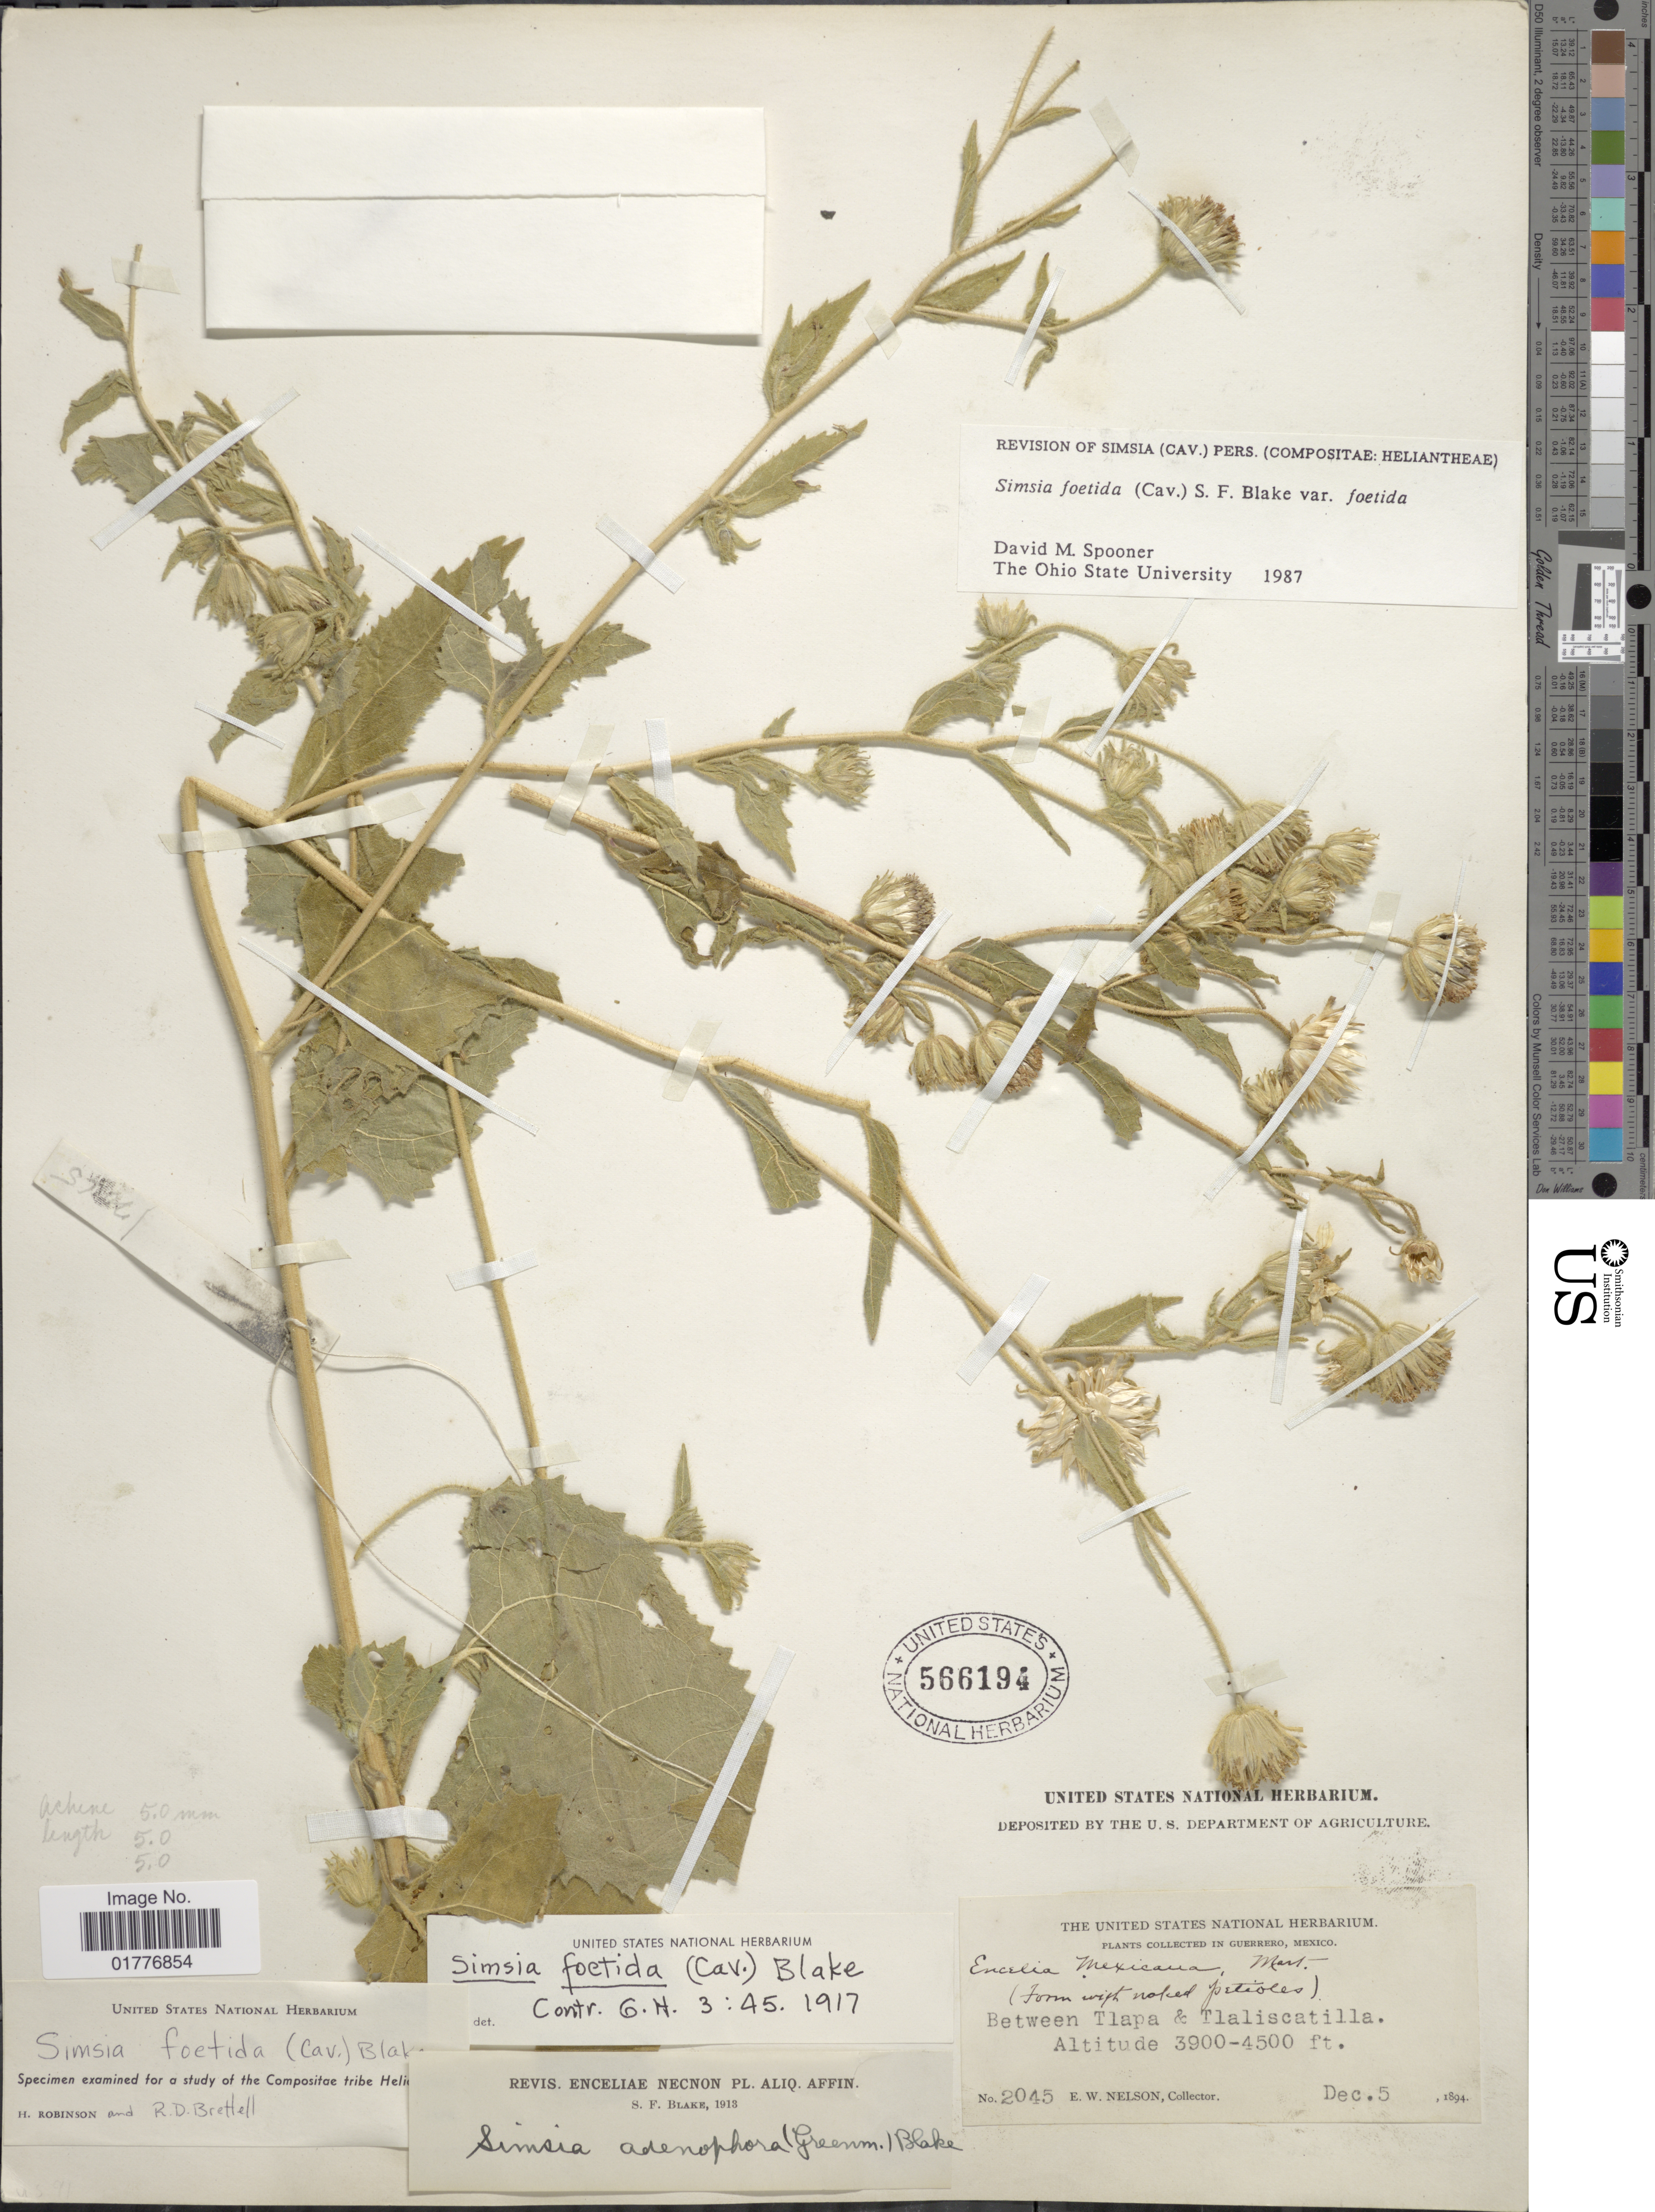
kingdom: Plantae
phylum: Tracheophyta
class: Magnoliopsida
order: Asterales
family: Asteraceae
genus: Simsia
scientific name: Simsia foetida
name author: (Cav.) S.F. Blake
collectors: E. W. Nelson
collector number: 2045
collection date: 1894-12-05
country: Mexico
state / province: Guerrero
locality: Between Tlapa & Tlaliscatilla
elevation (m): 1189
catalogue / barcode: US 5666194